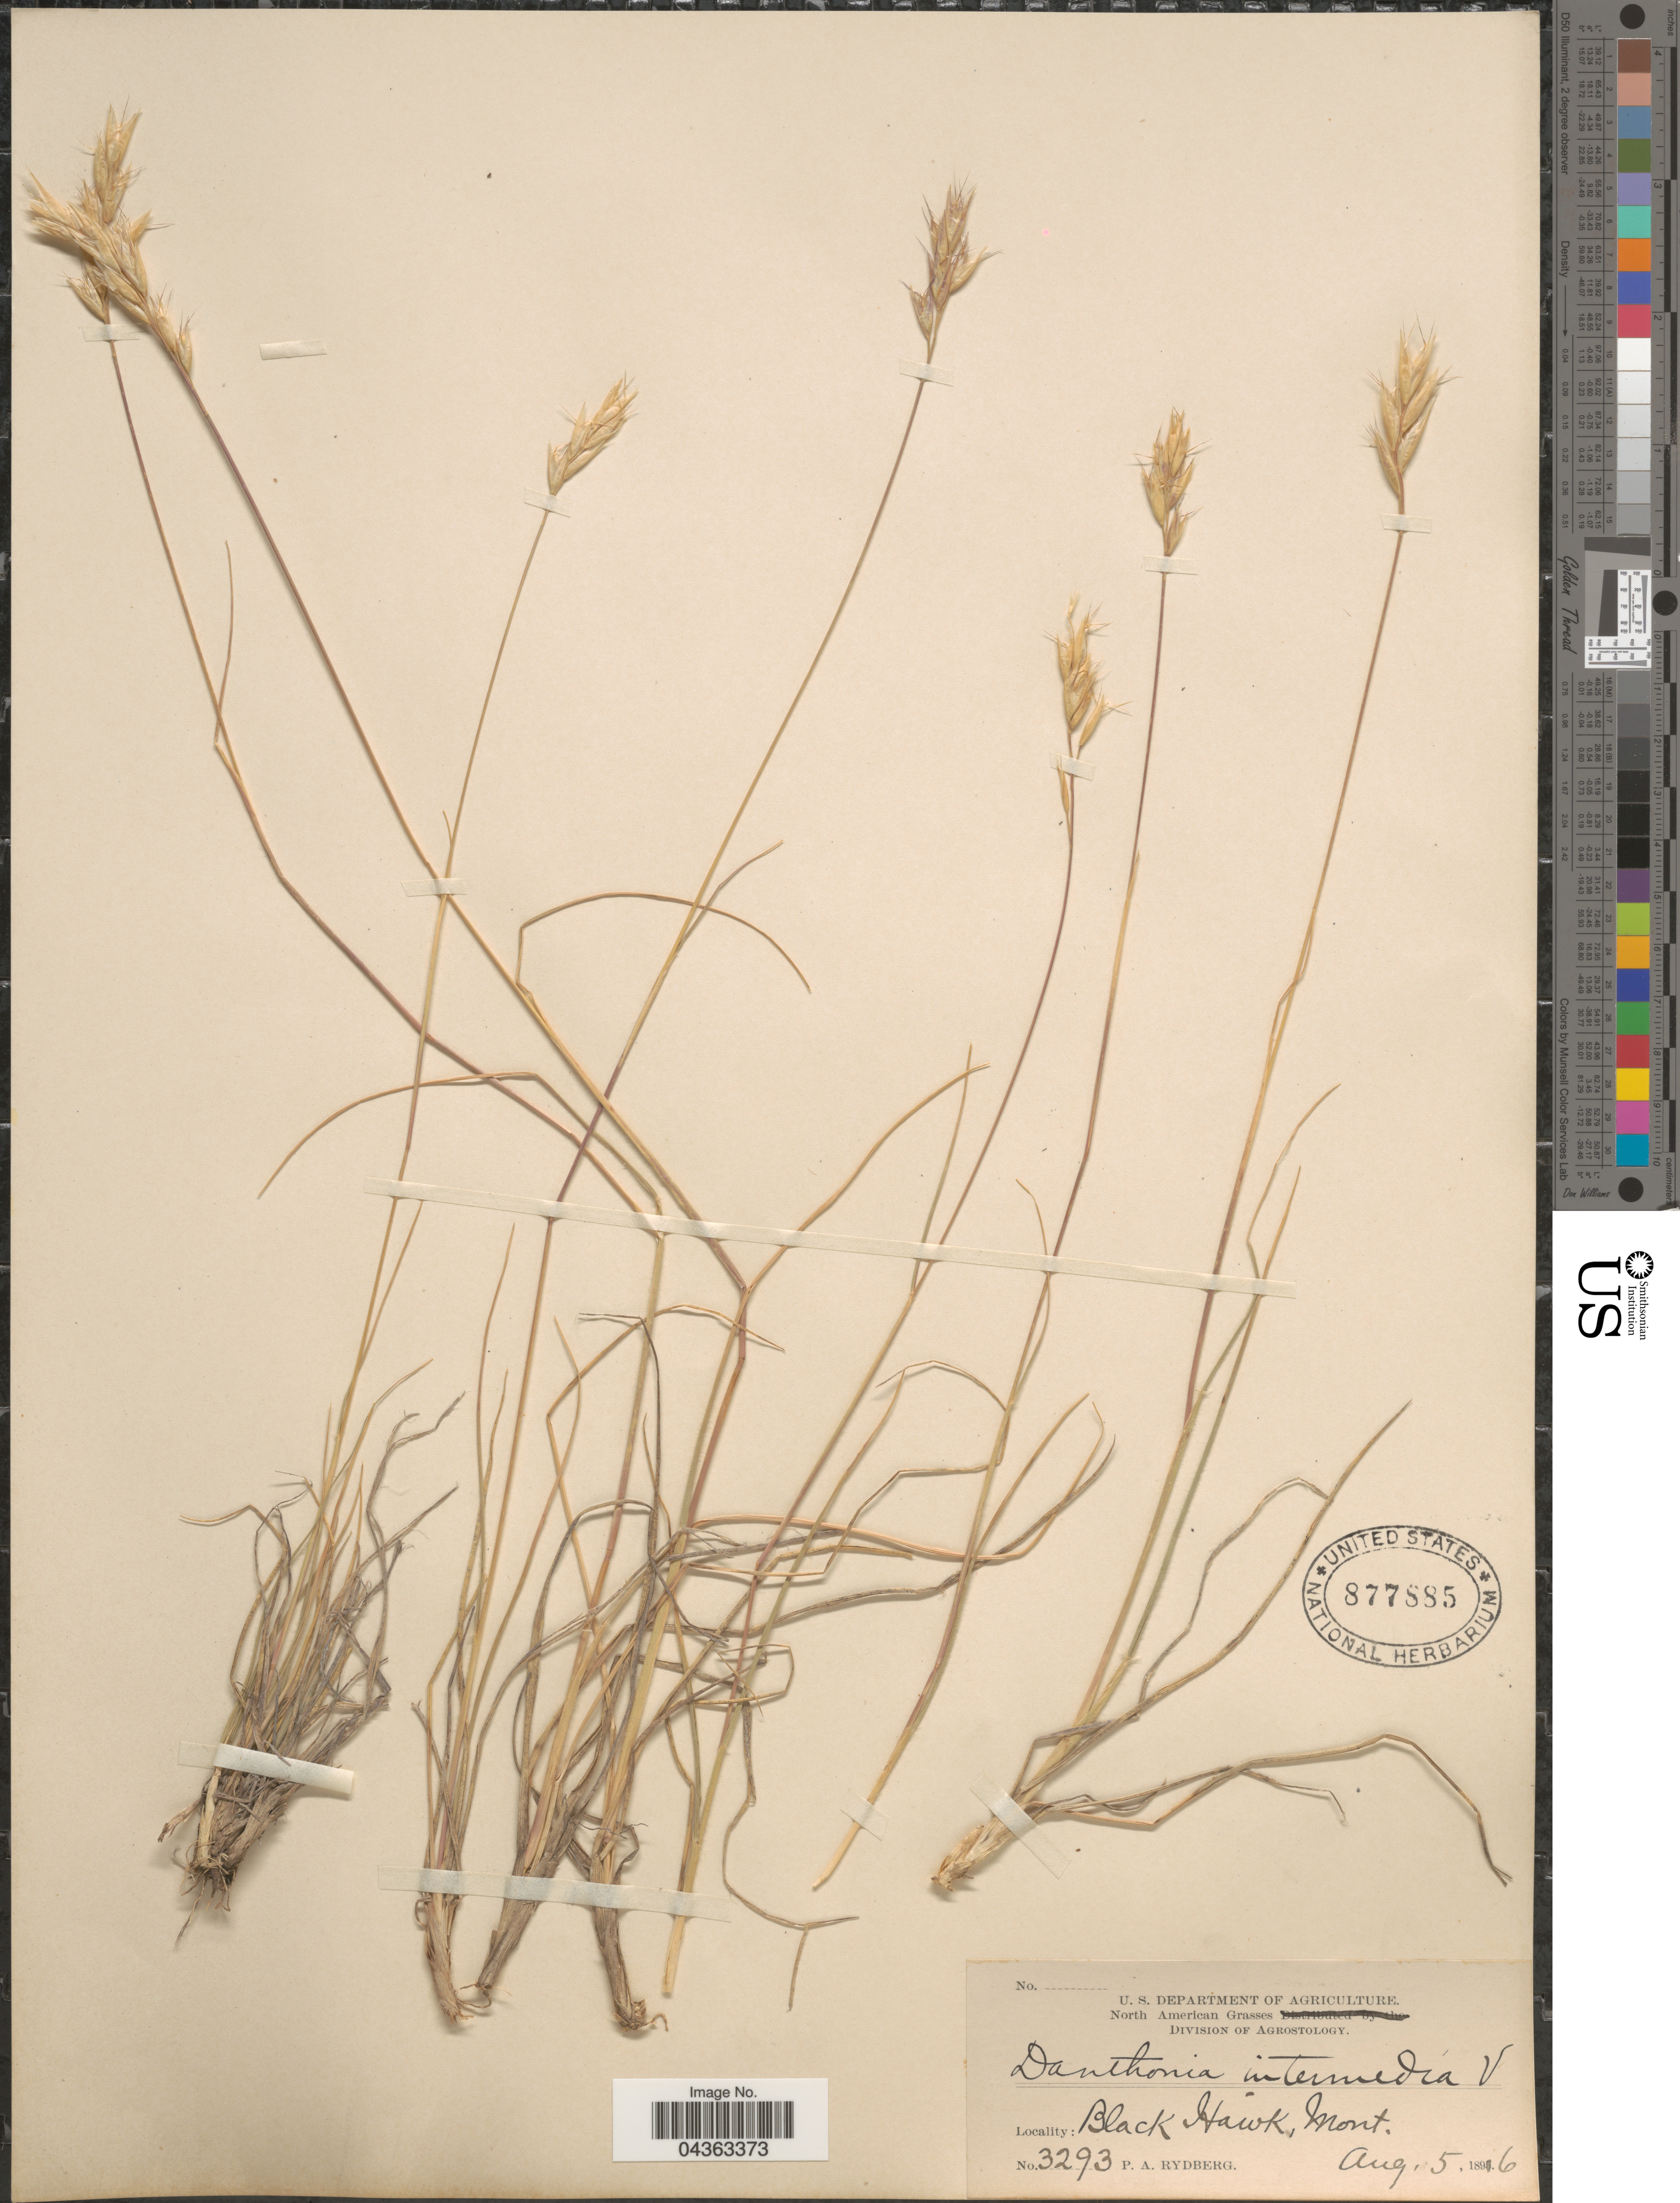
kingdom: Plantae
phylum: Tracheophyta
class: Liliopsida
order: Poales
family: Poaceae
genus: Danthonia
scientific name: Danthonia intermedia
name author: Vasey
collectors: P. A. Rydberg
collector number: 3293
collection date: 1896-08-05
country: United States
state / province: Montana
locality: Black Hawk.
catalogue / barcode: US 877885